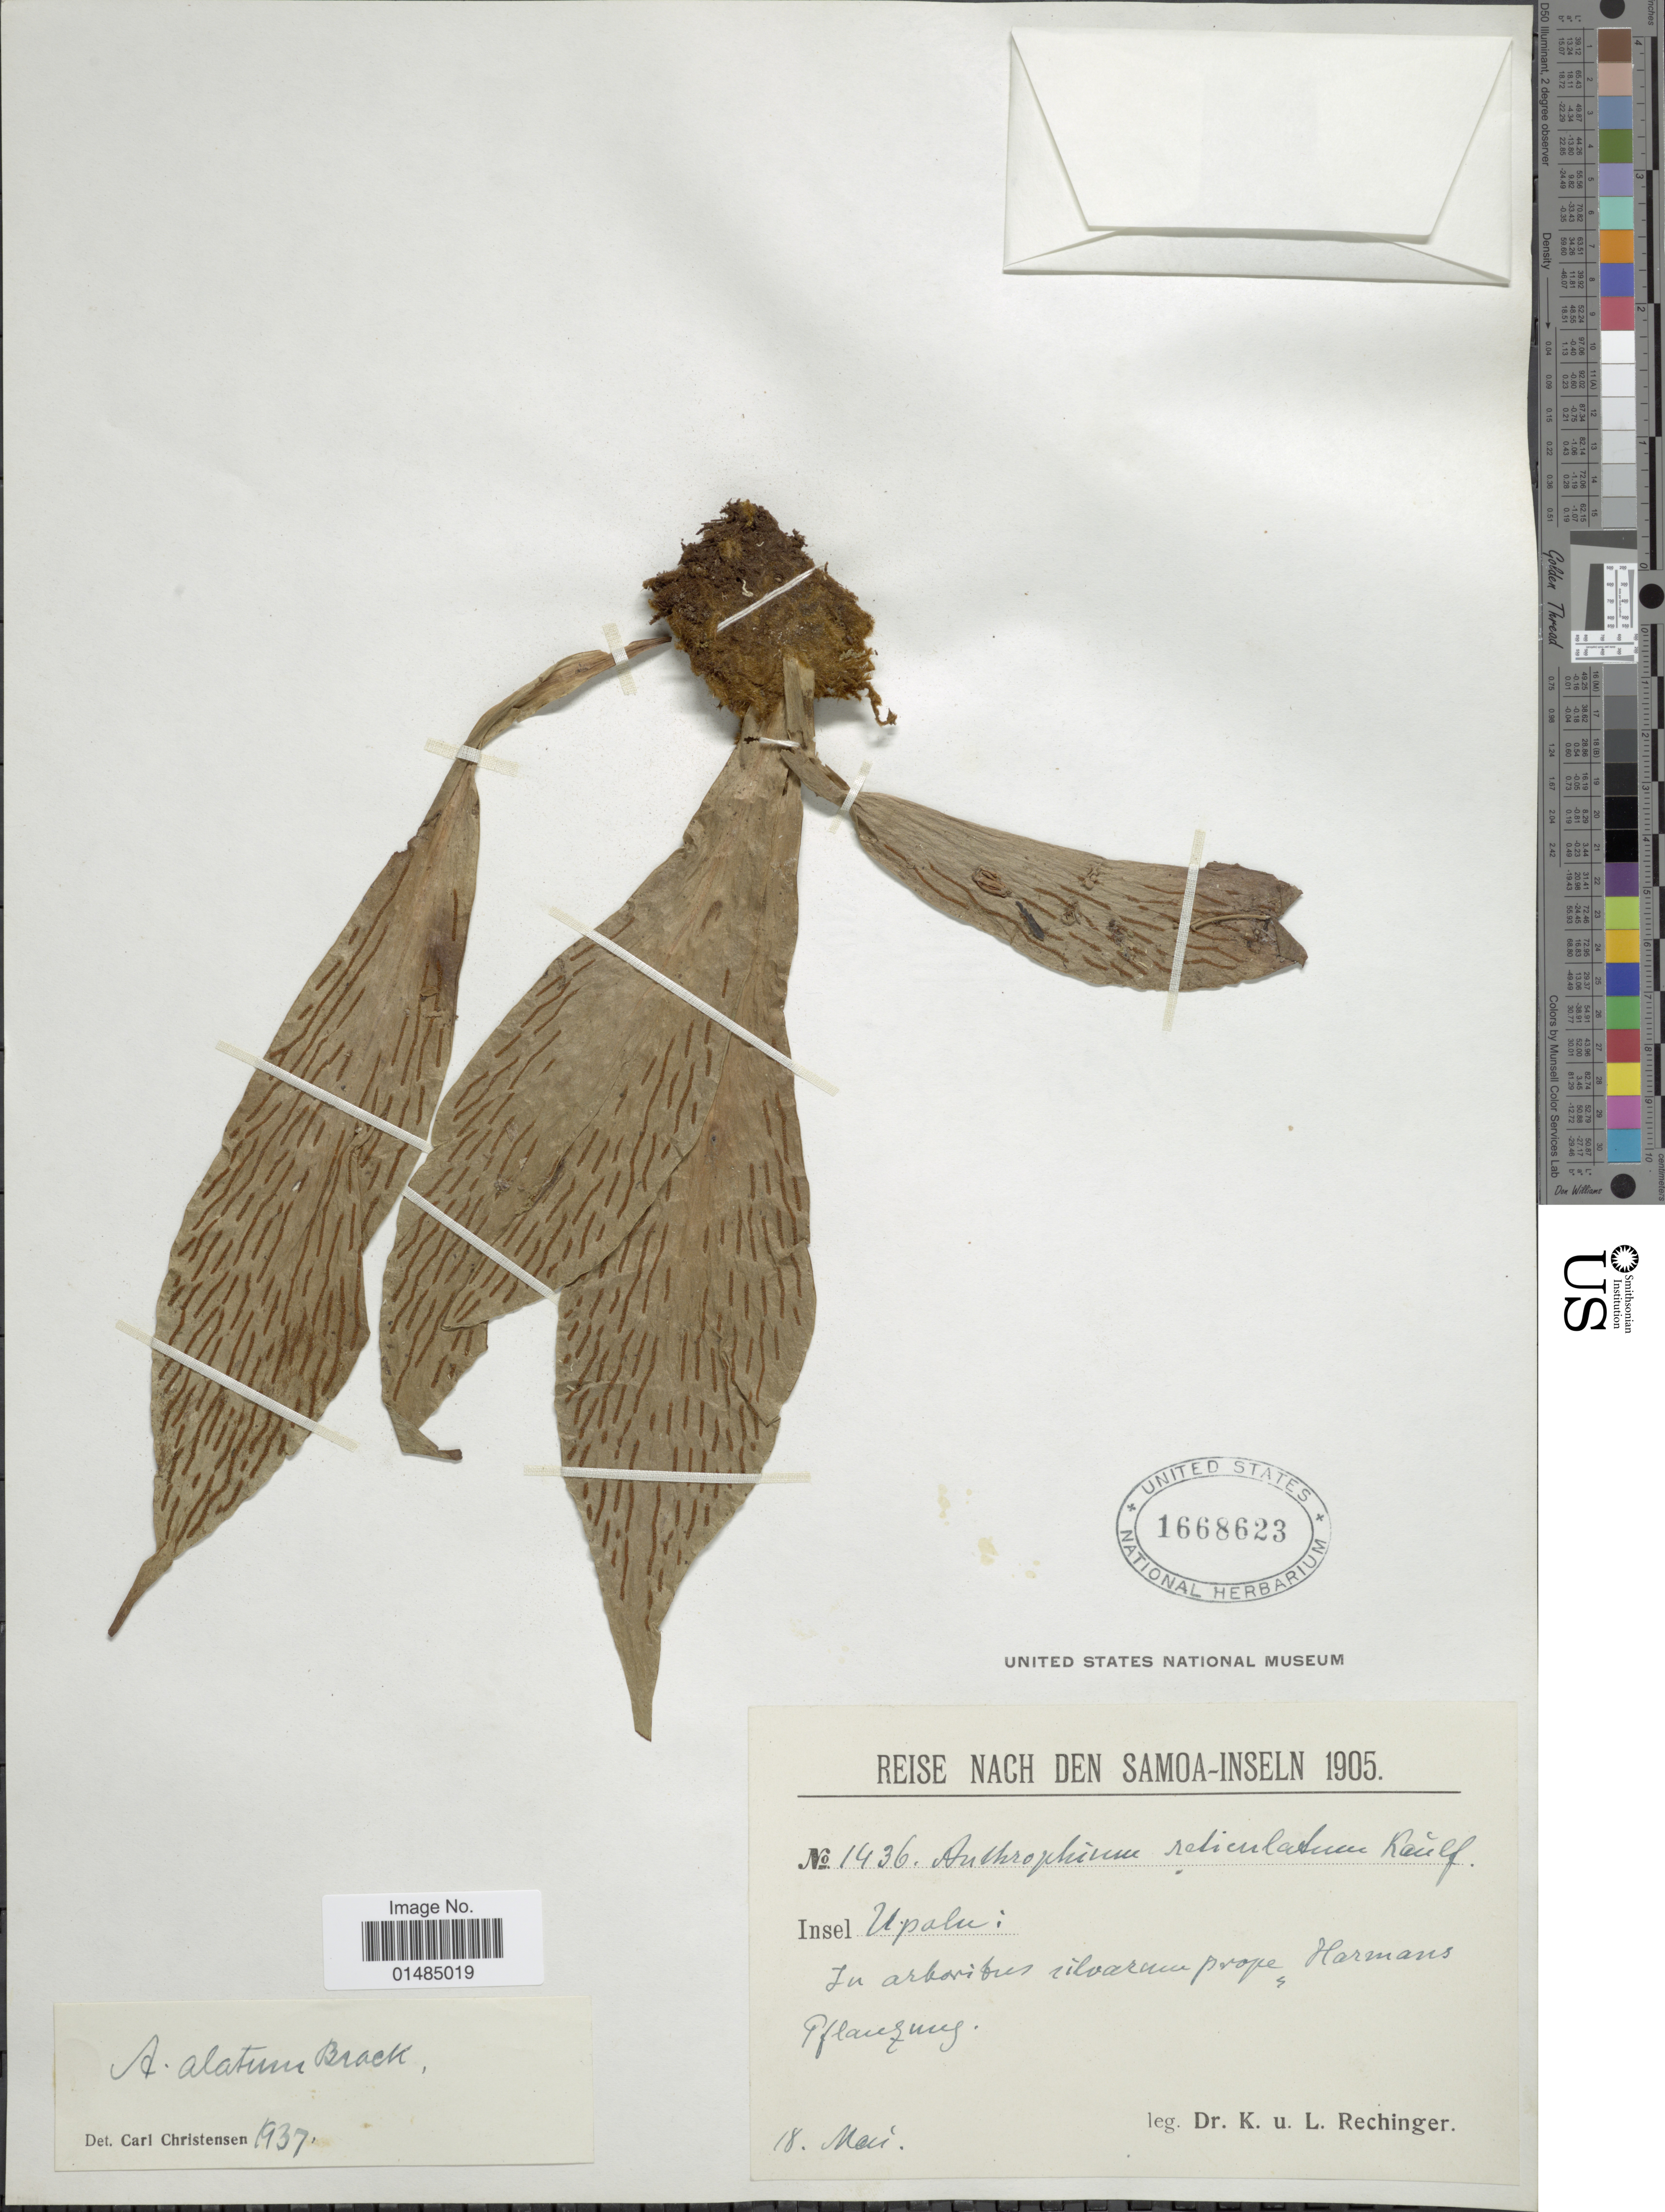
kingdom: Plantae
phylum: Tracheophyta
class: Polypodiopsida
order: Polypodiales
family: Pteridaceae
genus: Antrophyum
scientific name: Antrophyum alatum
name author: Brack. in Wilkes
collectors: K. Rechinger & L. Rechinger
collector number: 1436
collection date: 1905-05-18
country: Samoa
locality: Samoa-Inseln, Upolu, In arkoribus silvaum prope, Harmans Gflauhung [interpreted]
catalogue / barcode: US 1668623